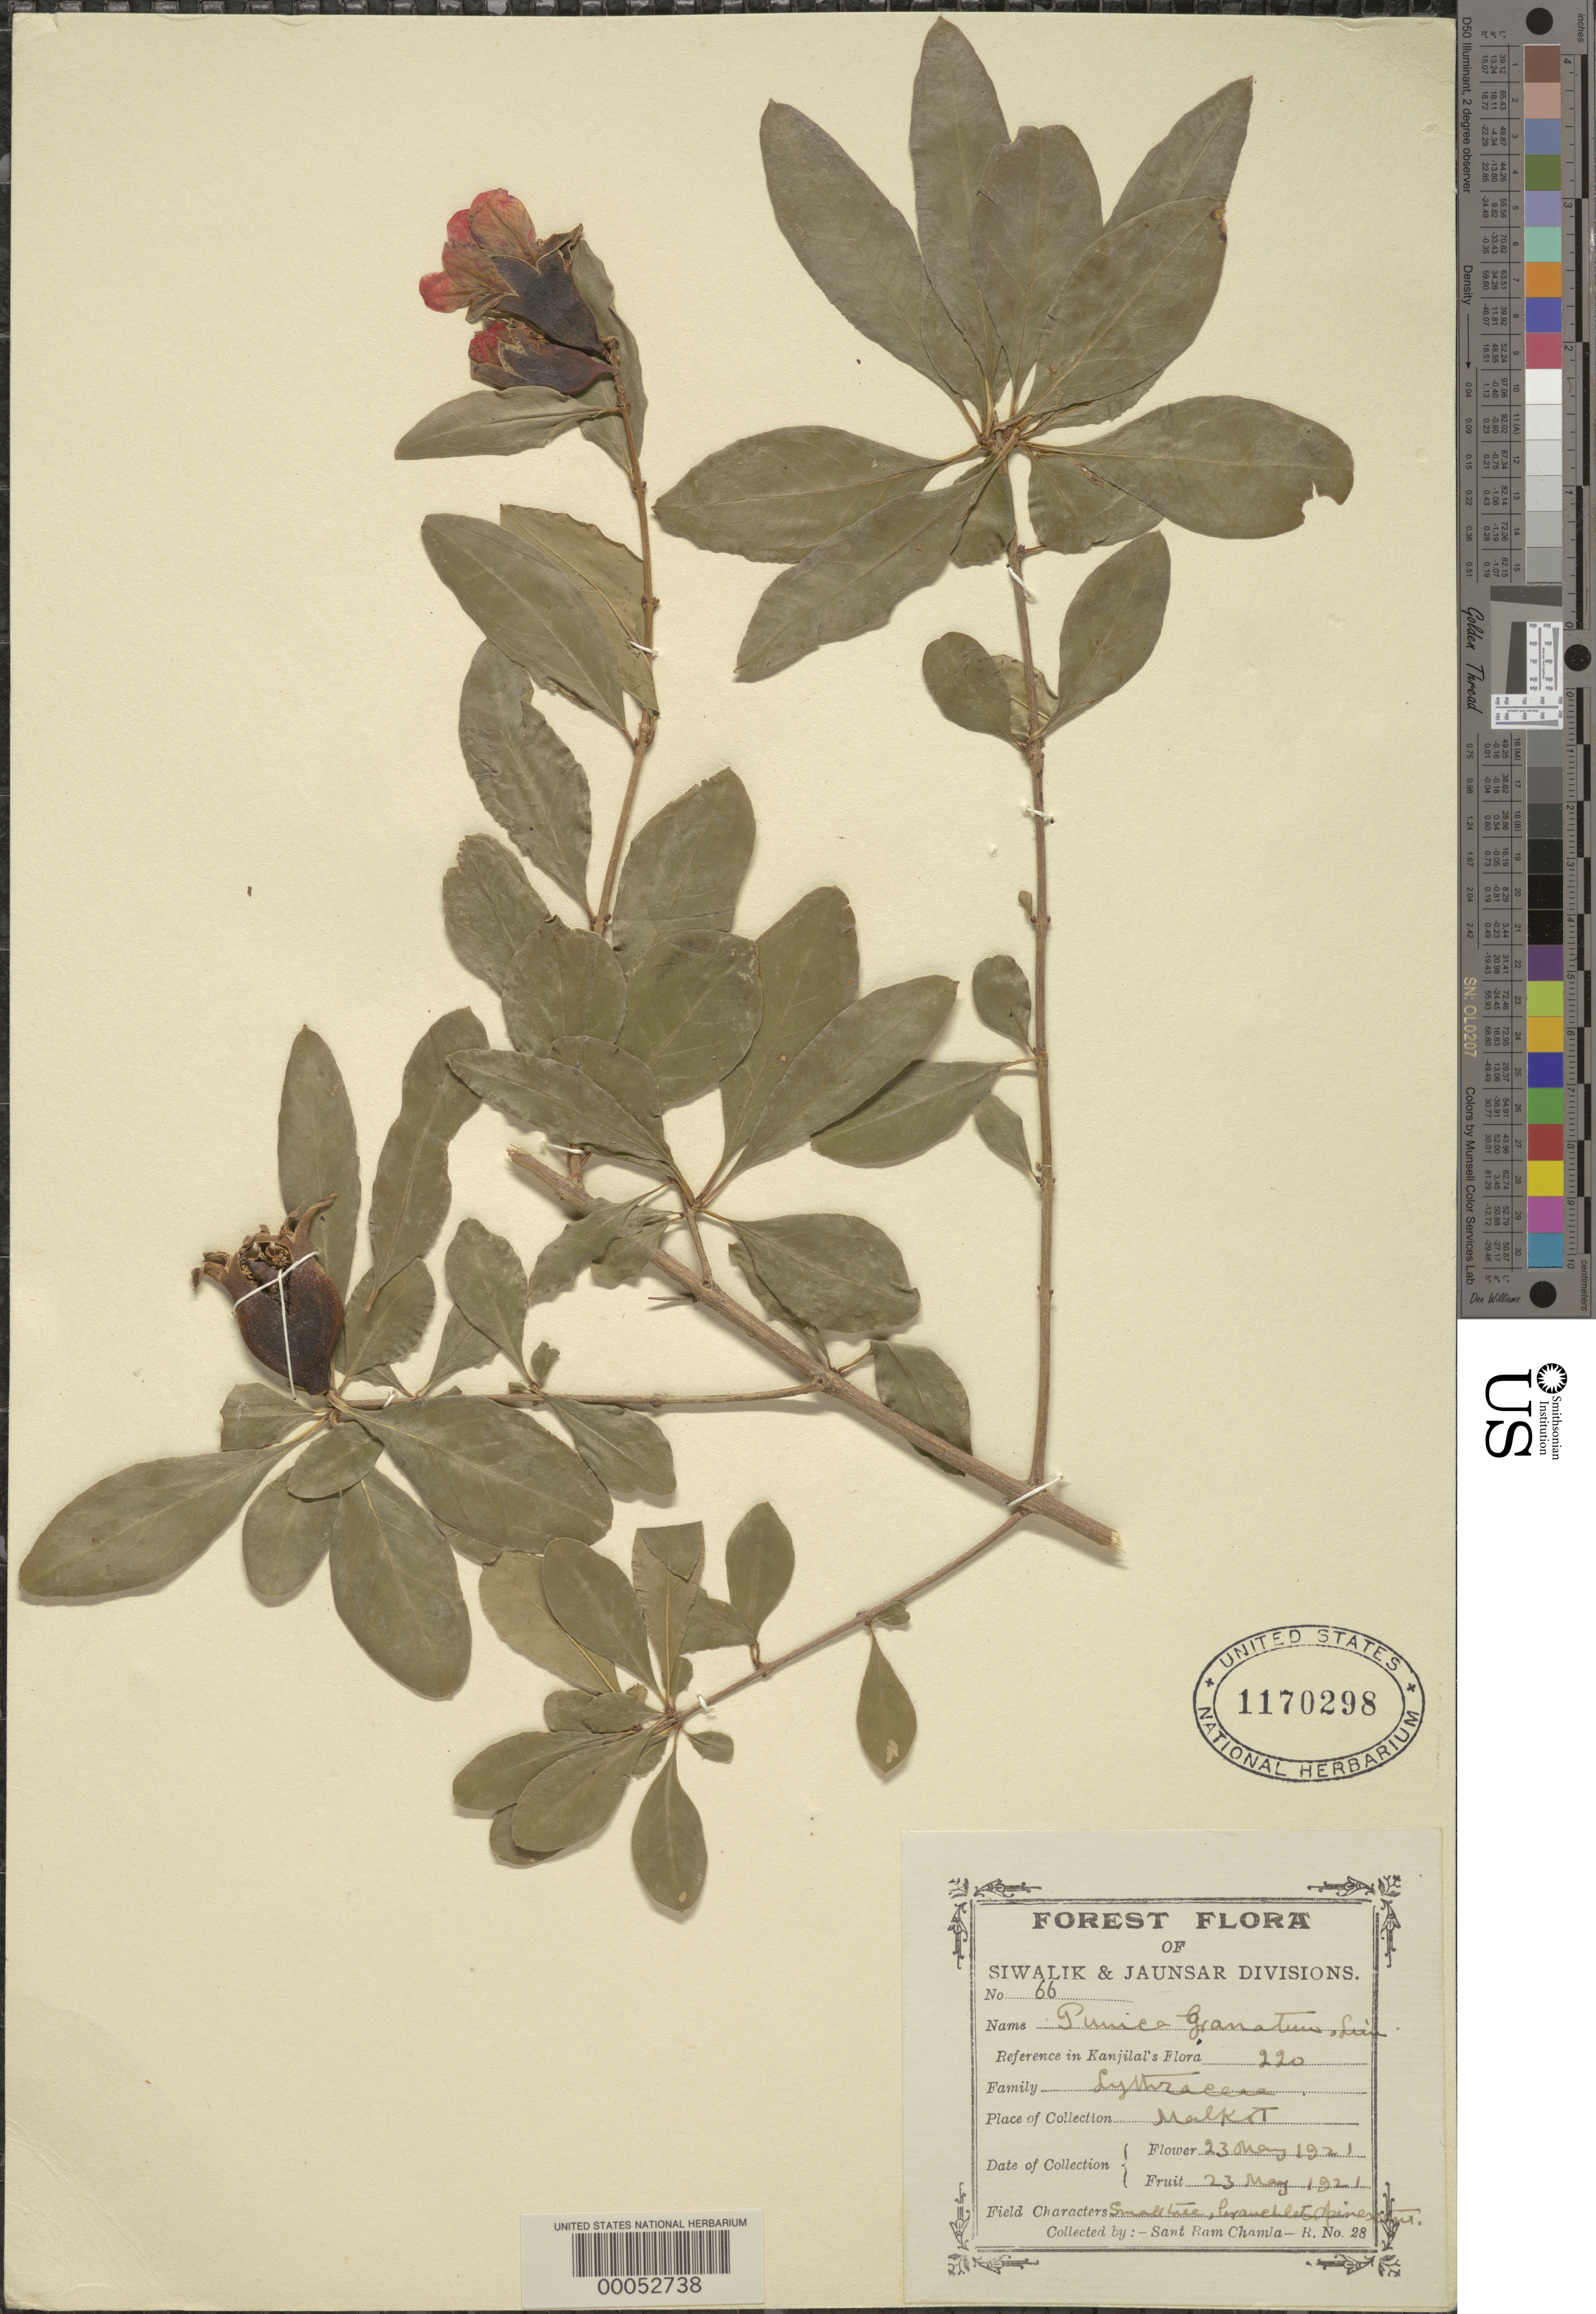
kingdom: Plantae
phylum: Tracheophyta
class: Magnoliopsida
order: Myrtales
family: Lythraceae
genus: Punica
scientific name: Punica granatum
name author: L.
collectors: S. Chalma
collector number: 66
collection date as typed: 23 May 1921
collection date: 1921-05-23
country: India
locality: Malkot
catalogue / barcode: US 1170298